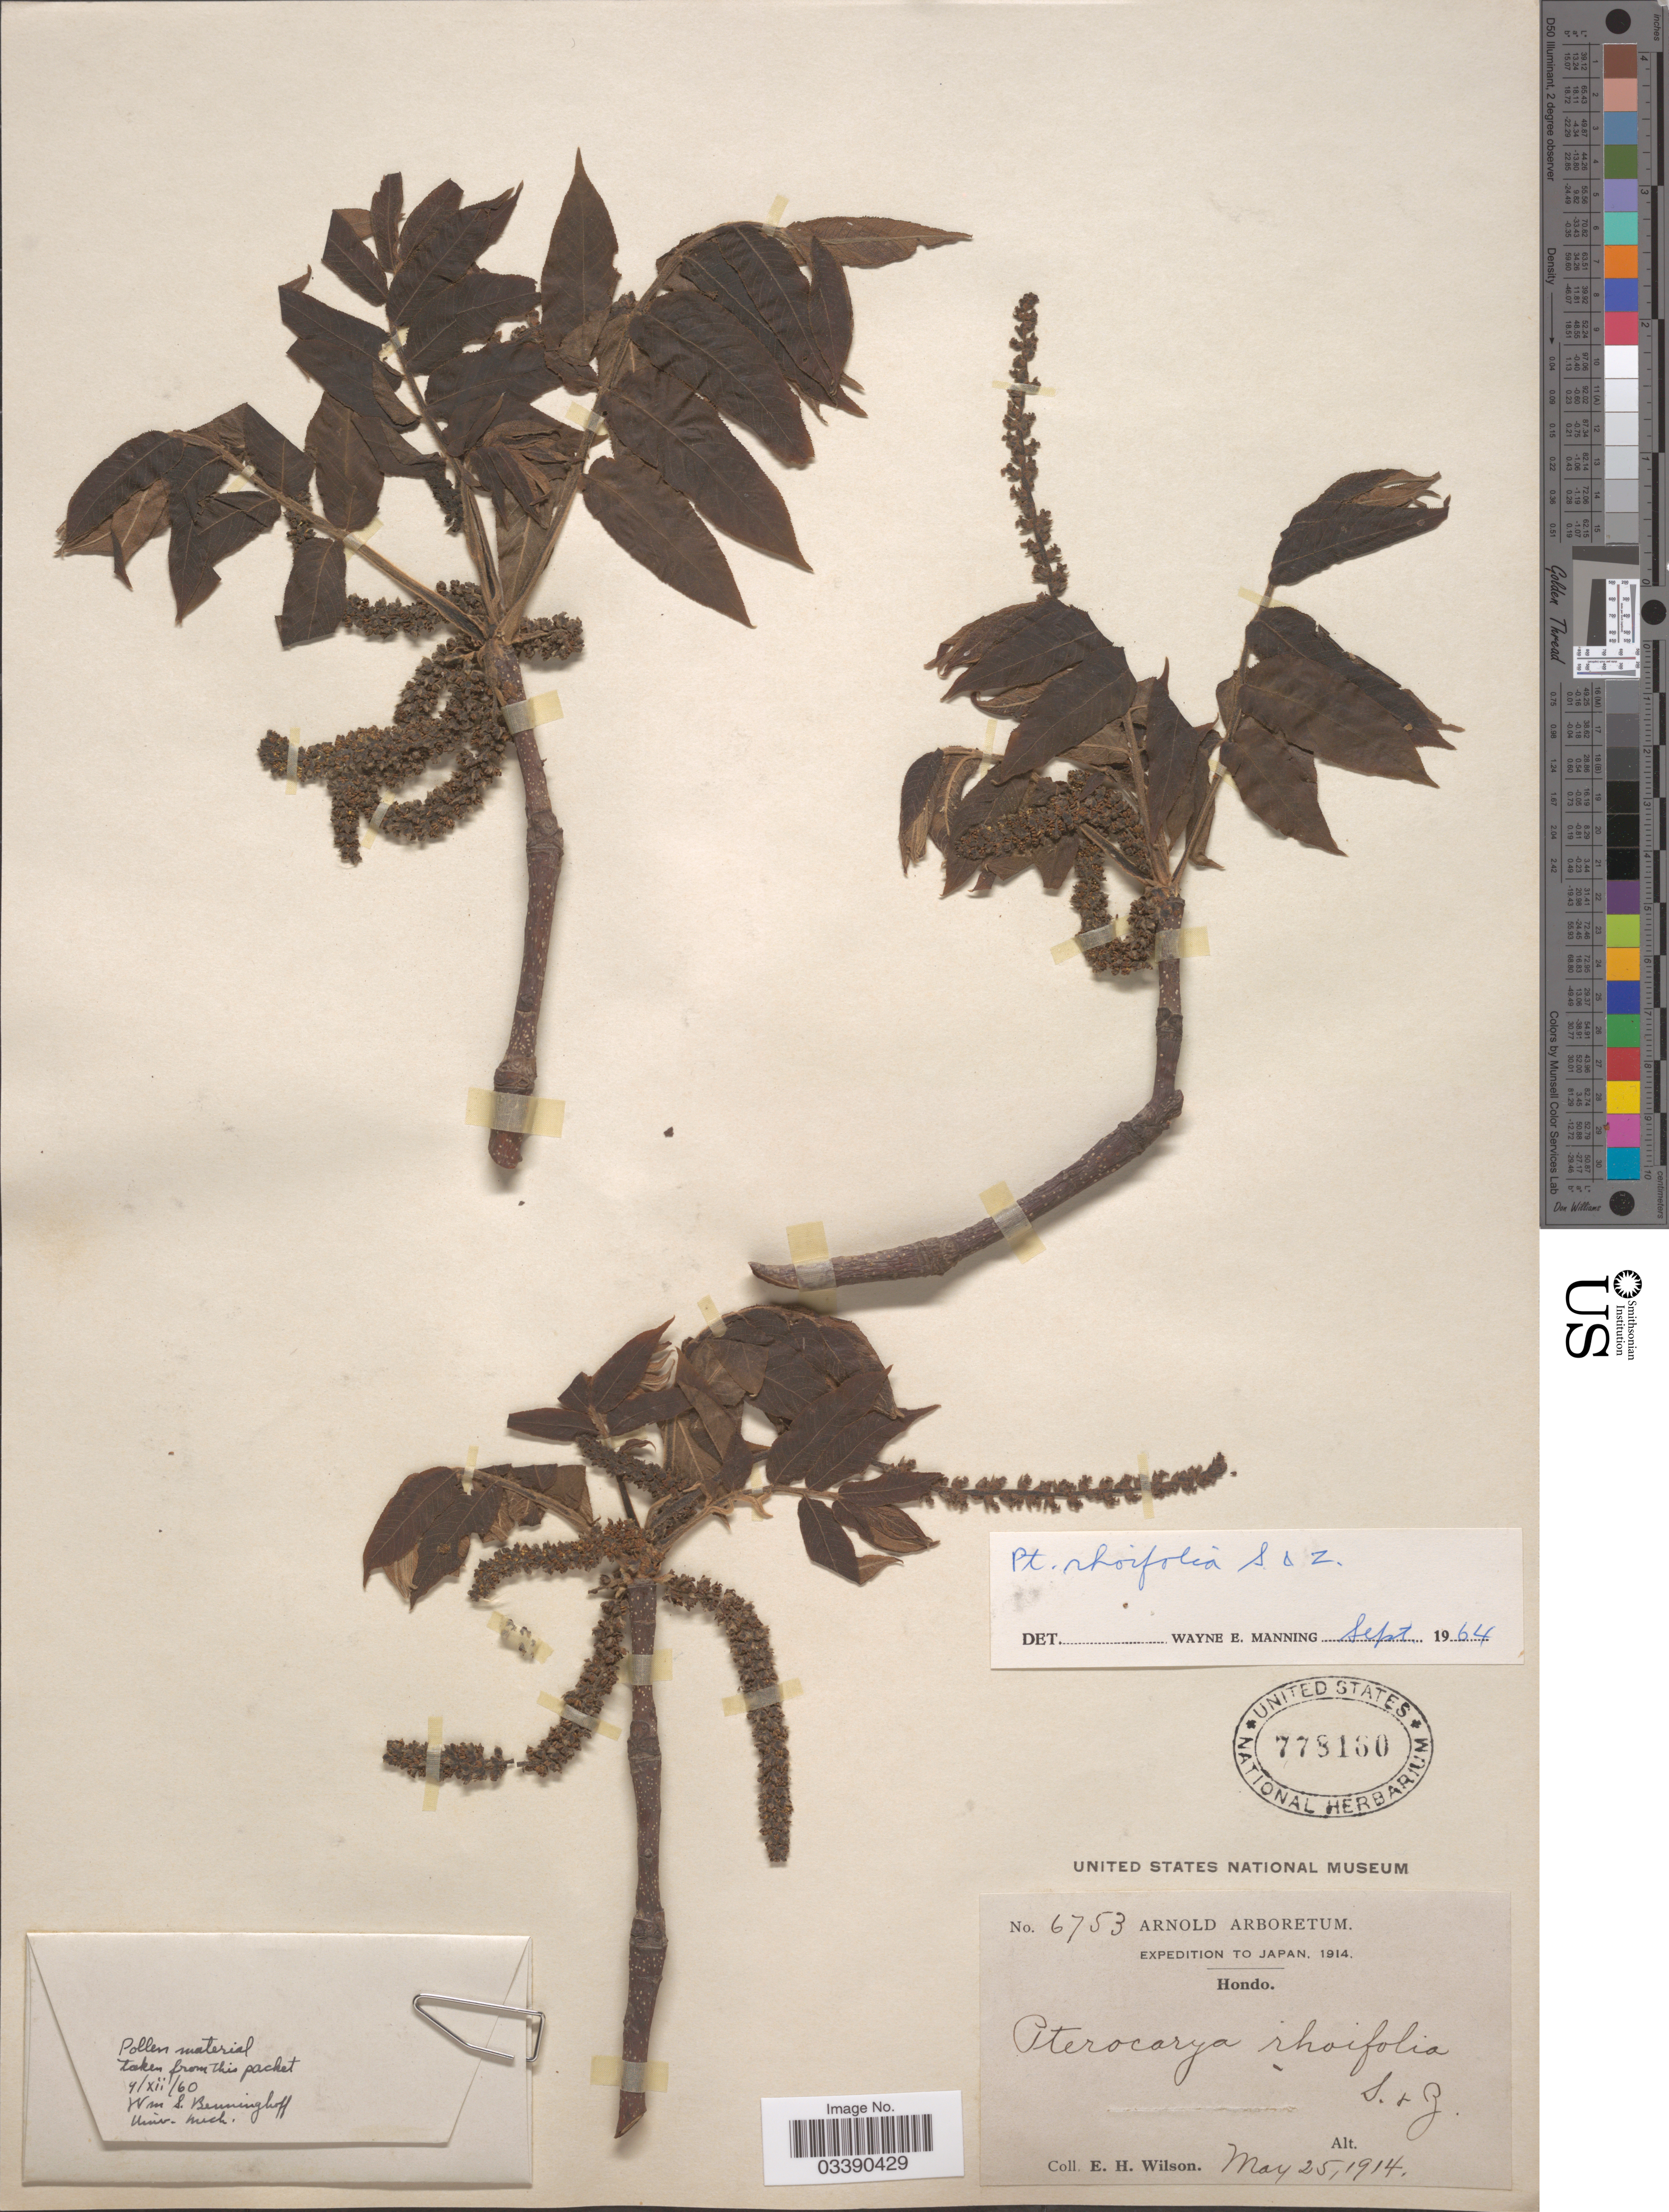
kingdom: Plantae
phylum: Tracheophyta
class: Magnoliopsida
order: Fagales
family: Juglandaceae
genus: Pterocarya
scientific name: Pterocarya rhoifolia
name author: Siebold & Zucc.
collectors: E. Wilson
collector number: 6753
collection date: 1914-05-25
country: Japan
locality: Hondo.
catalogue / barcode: US 778160